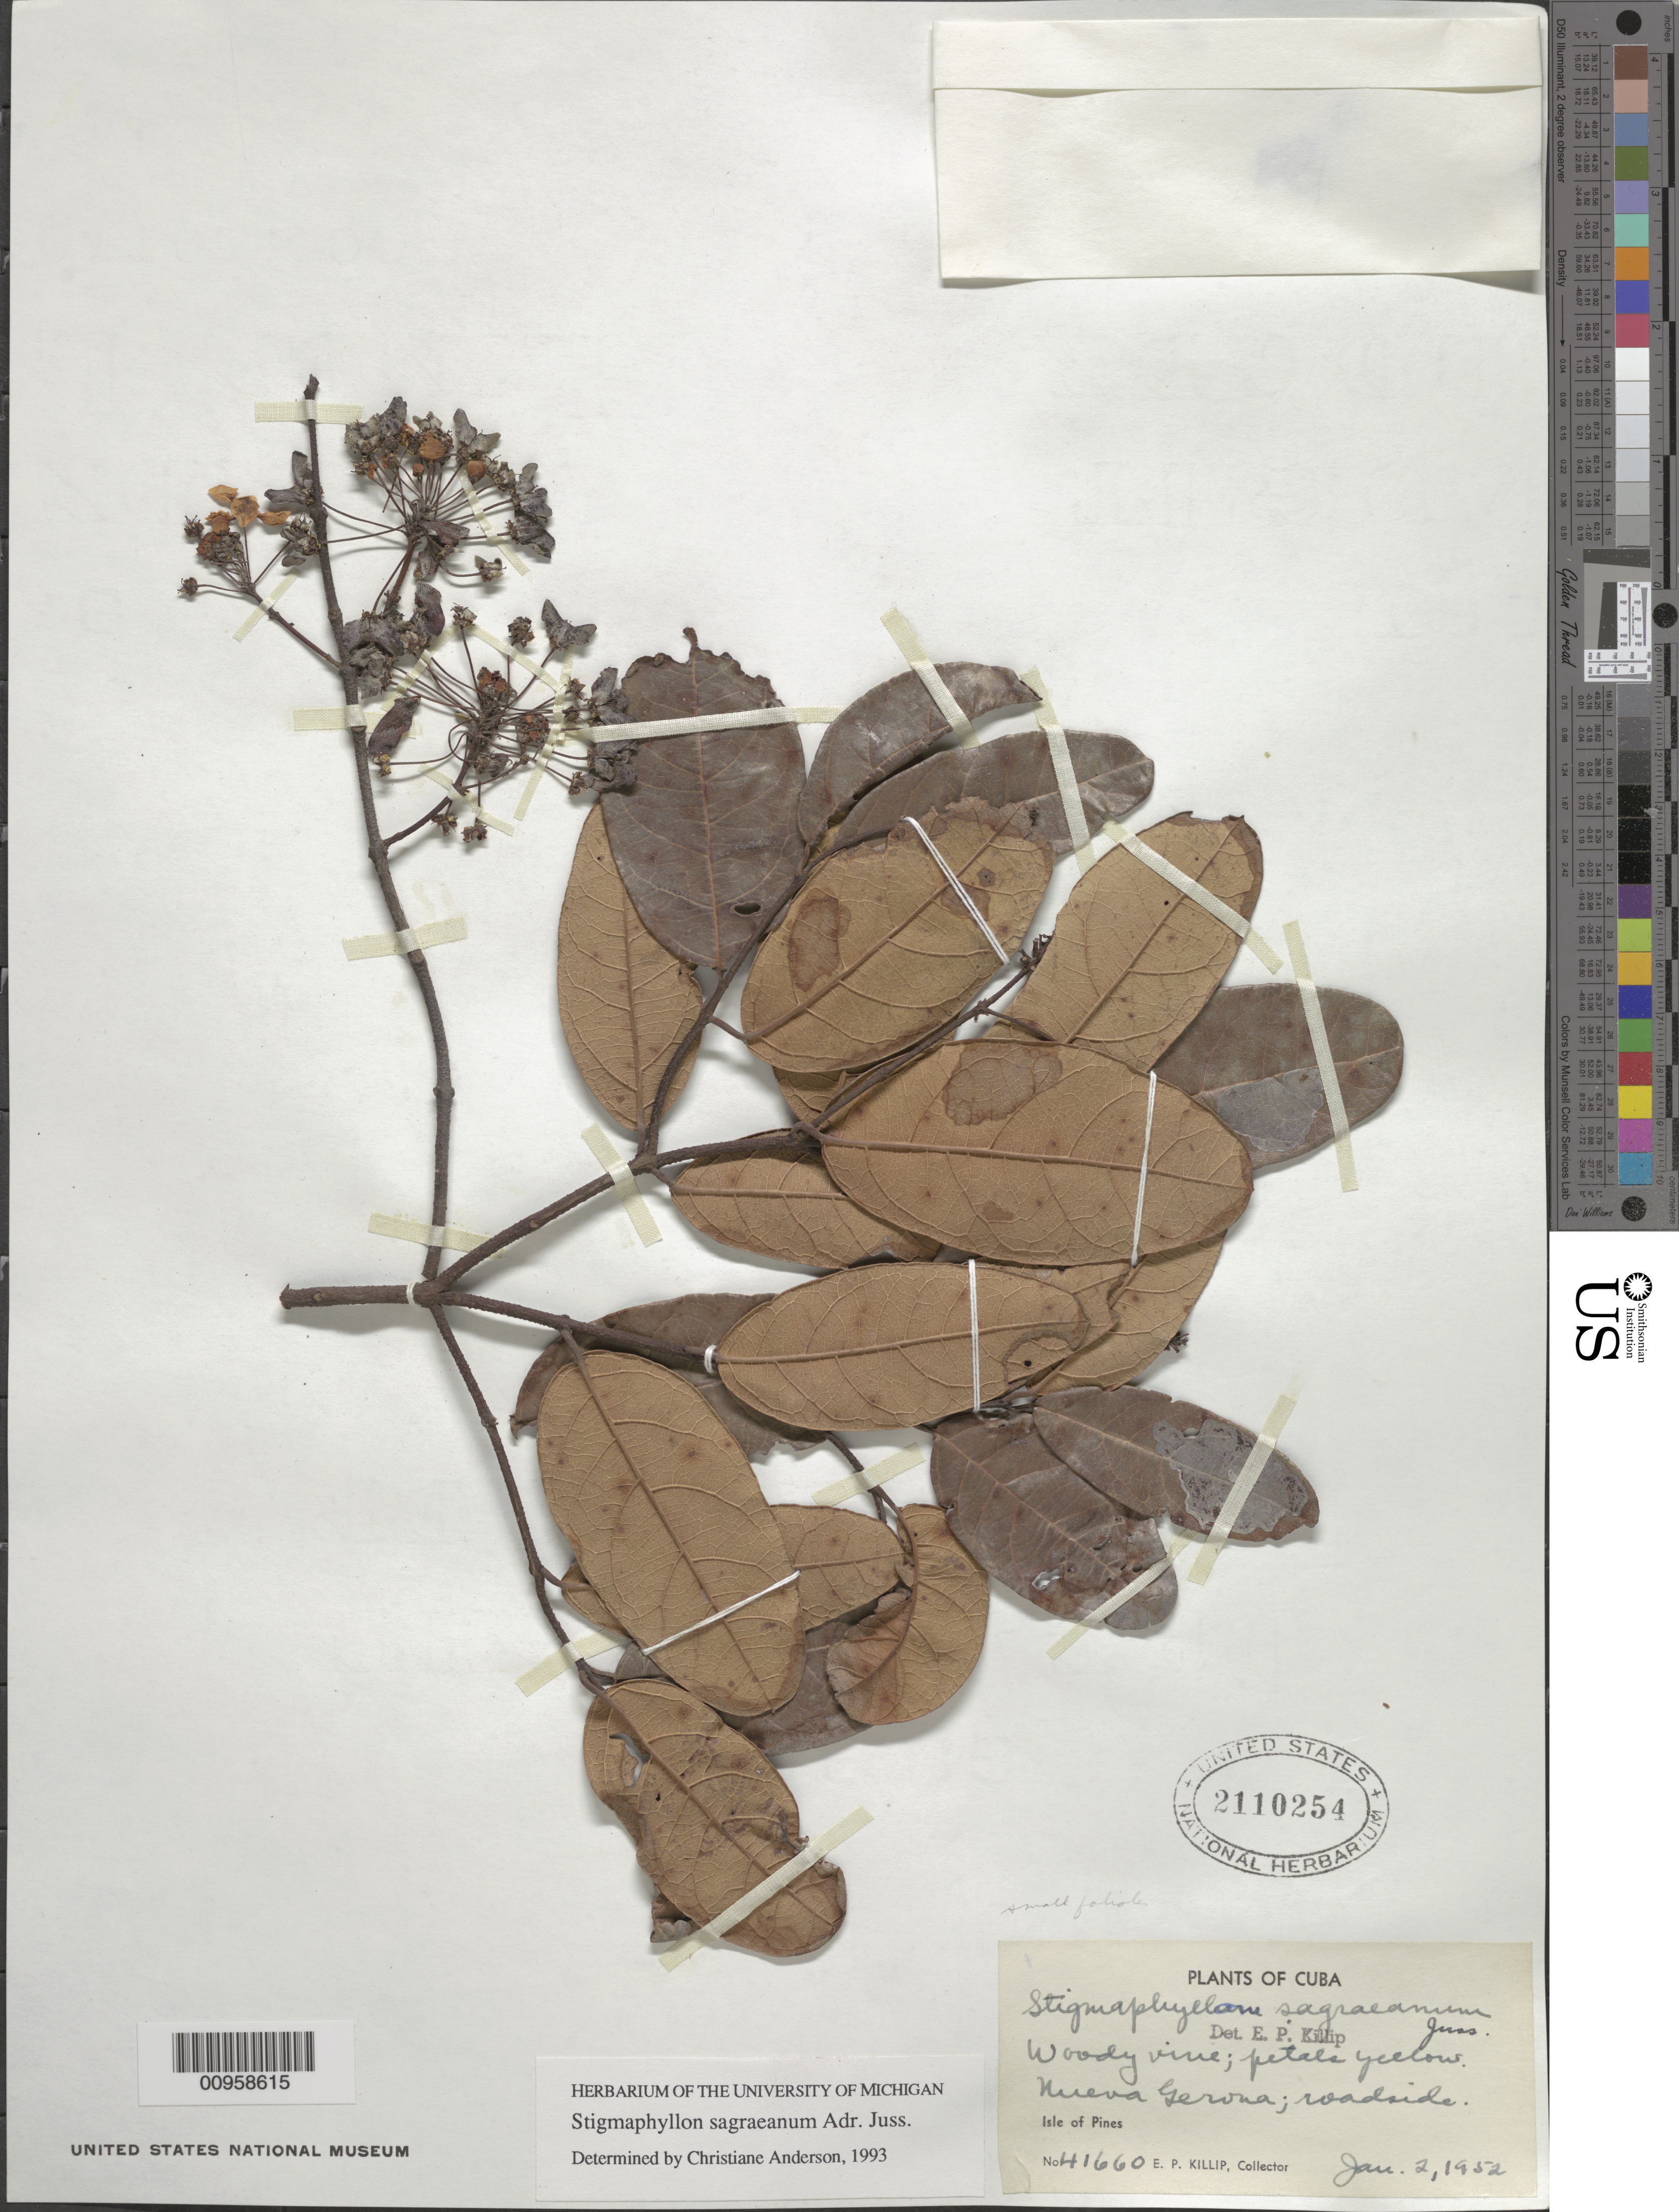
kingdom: Plantae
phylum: Tracheophyta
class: Magnoliopsida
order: Malpighiales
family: Malpighiaceae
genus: Stigmaphyllon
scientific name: Stigmaphyllon sagraeanum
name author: Juss.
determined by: Anderson, C.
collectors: E. P. Killip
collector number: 41660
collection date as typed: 02 Jan 1952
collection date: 1952-01-02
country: Cuba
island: Isla de la Juventud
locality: Nueva Gerona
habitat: Roadside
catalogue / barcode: US 2110254